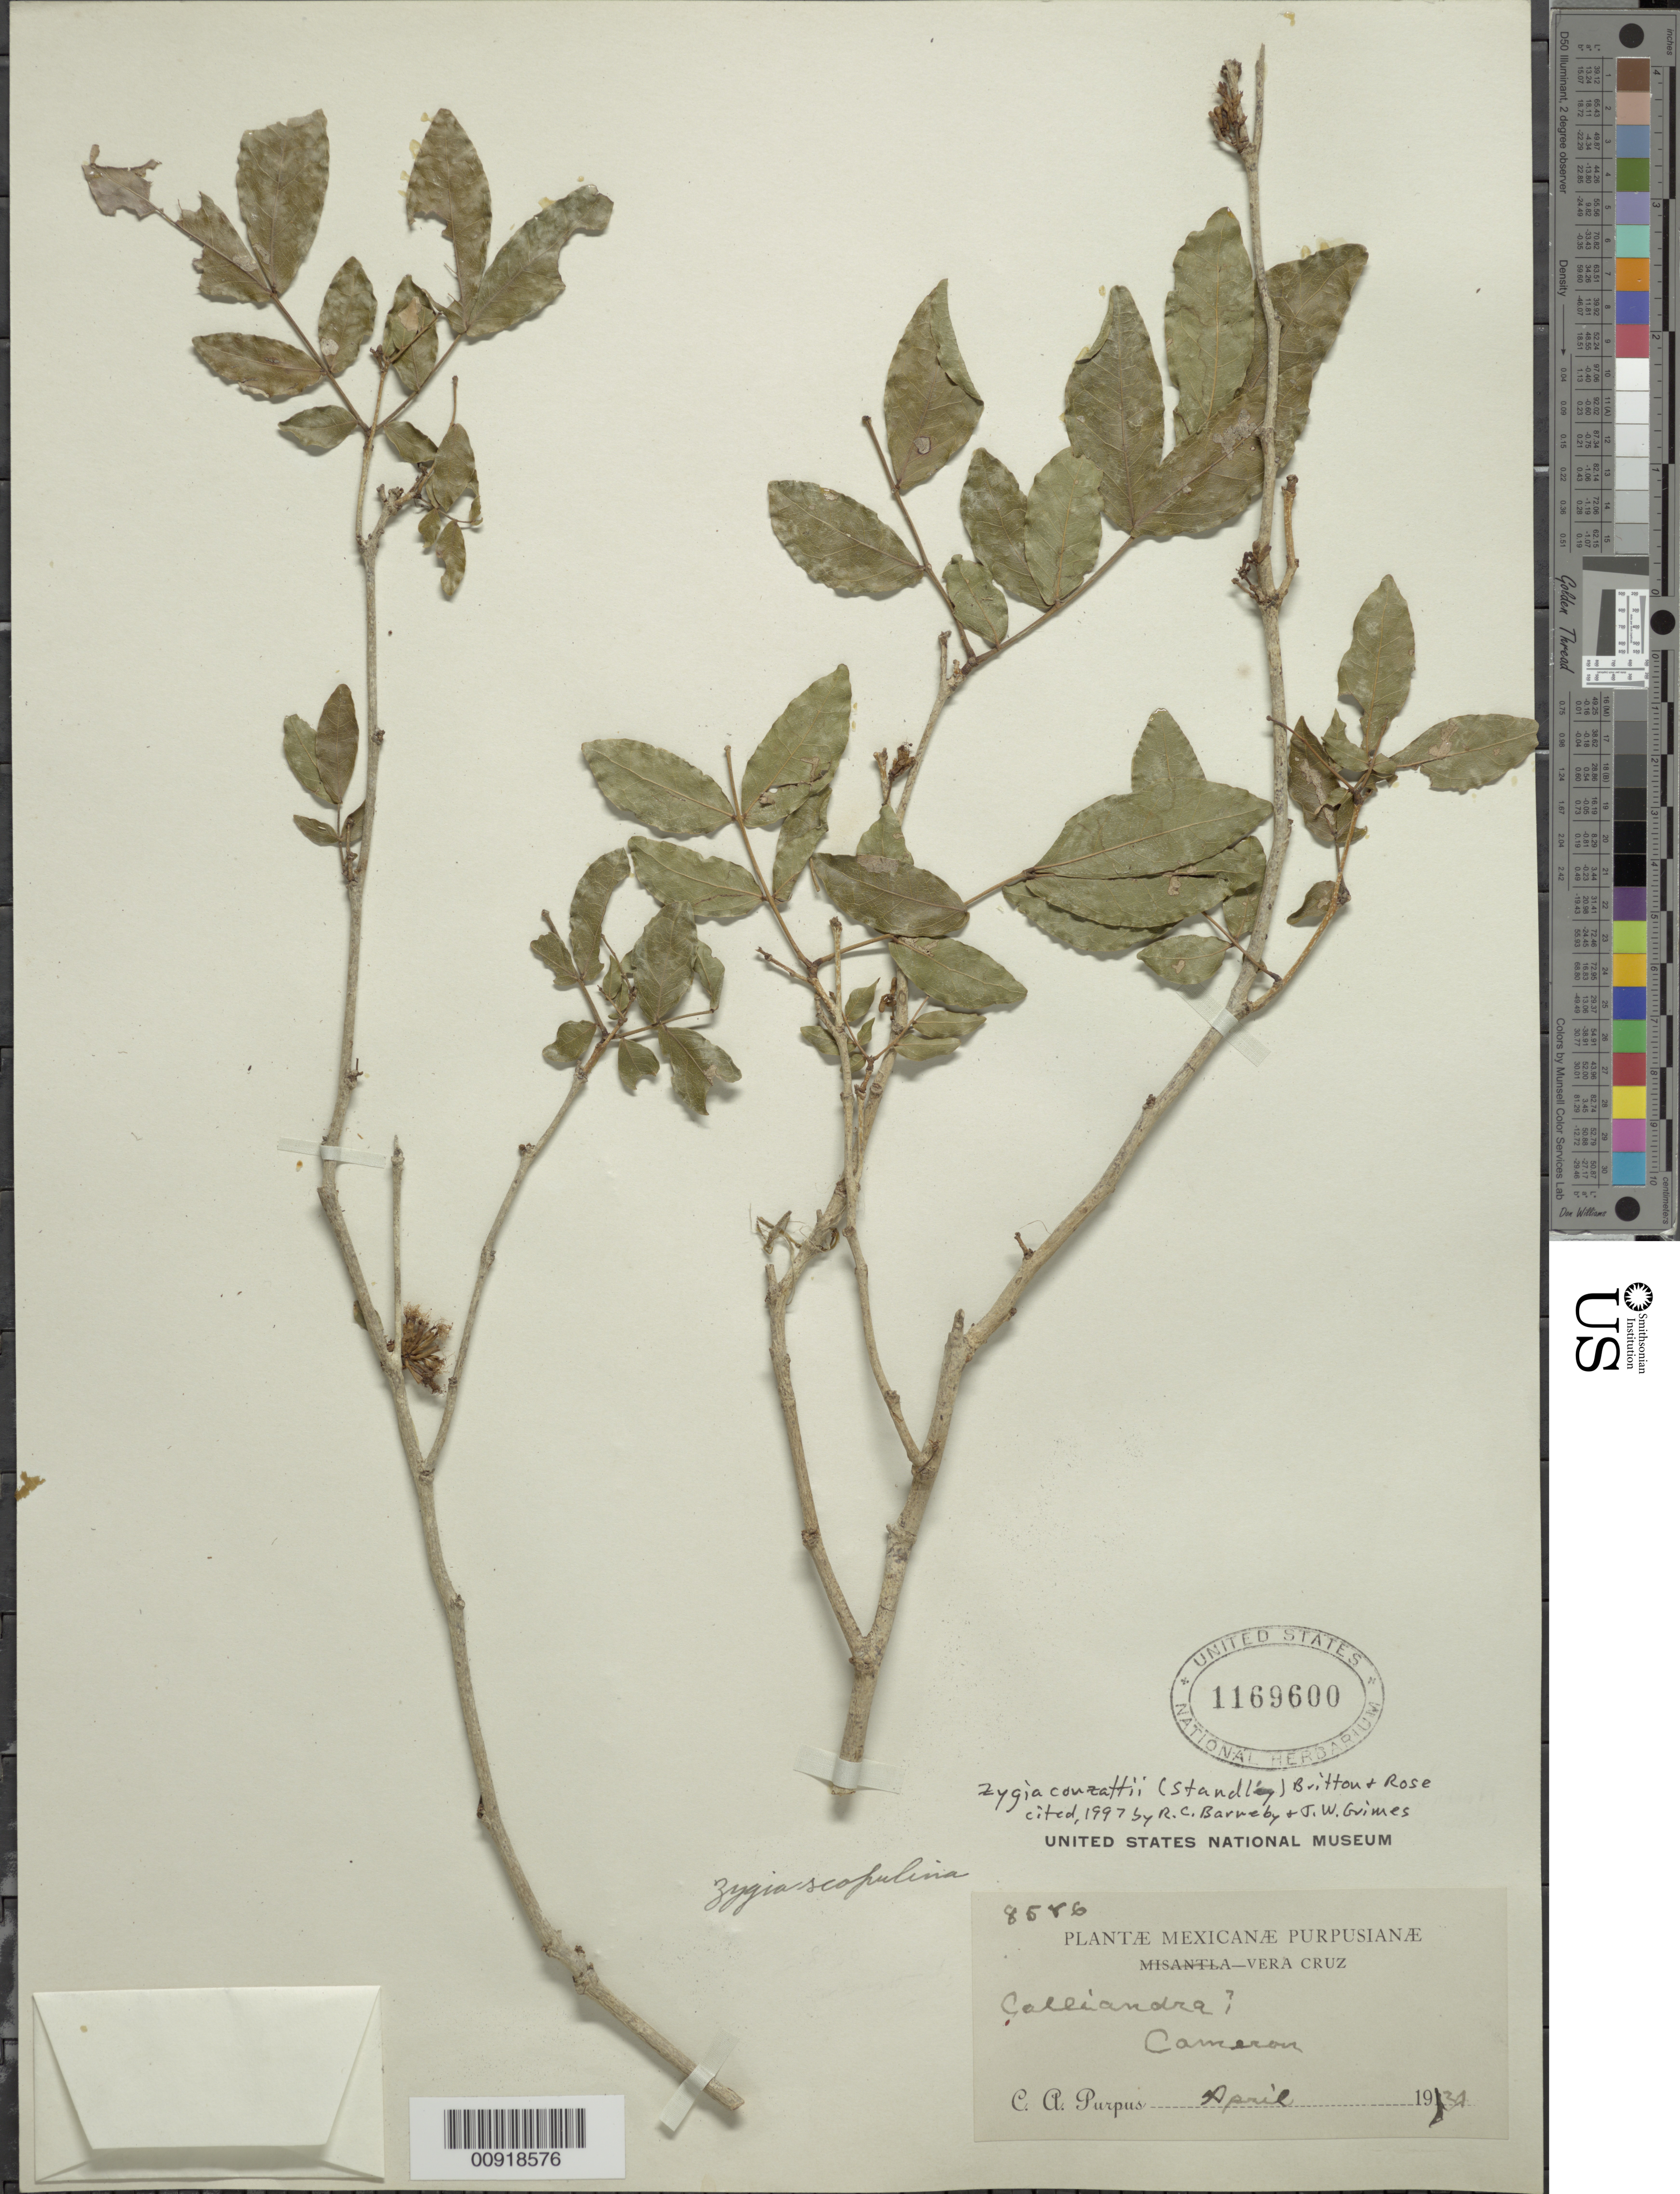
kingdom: Plantae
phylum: Tracheophyta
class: Magnoliopsida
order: Fabales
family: Fabaceae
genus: Zygia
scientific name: Zygia conzattii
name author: (Standl.) Britton & Rose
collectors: C. A. Purpus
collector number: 8586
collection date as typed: Apr 1934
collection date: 1934-04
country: Mexico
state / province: Veracruz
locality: Cameron, Veracruz.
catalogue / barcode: US 1169600